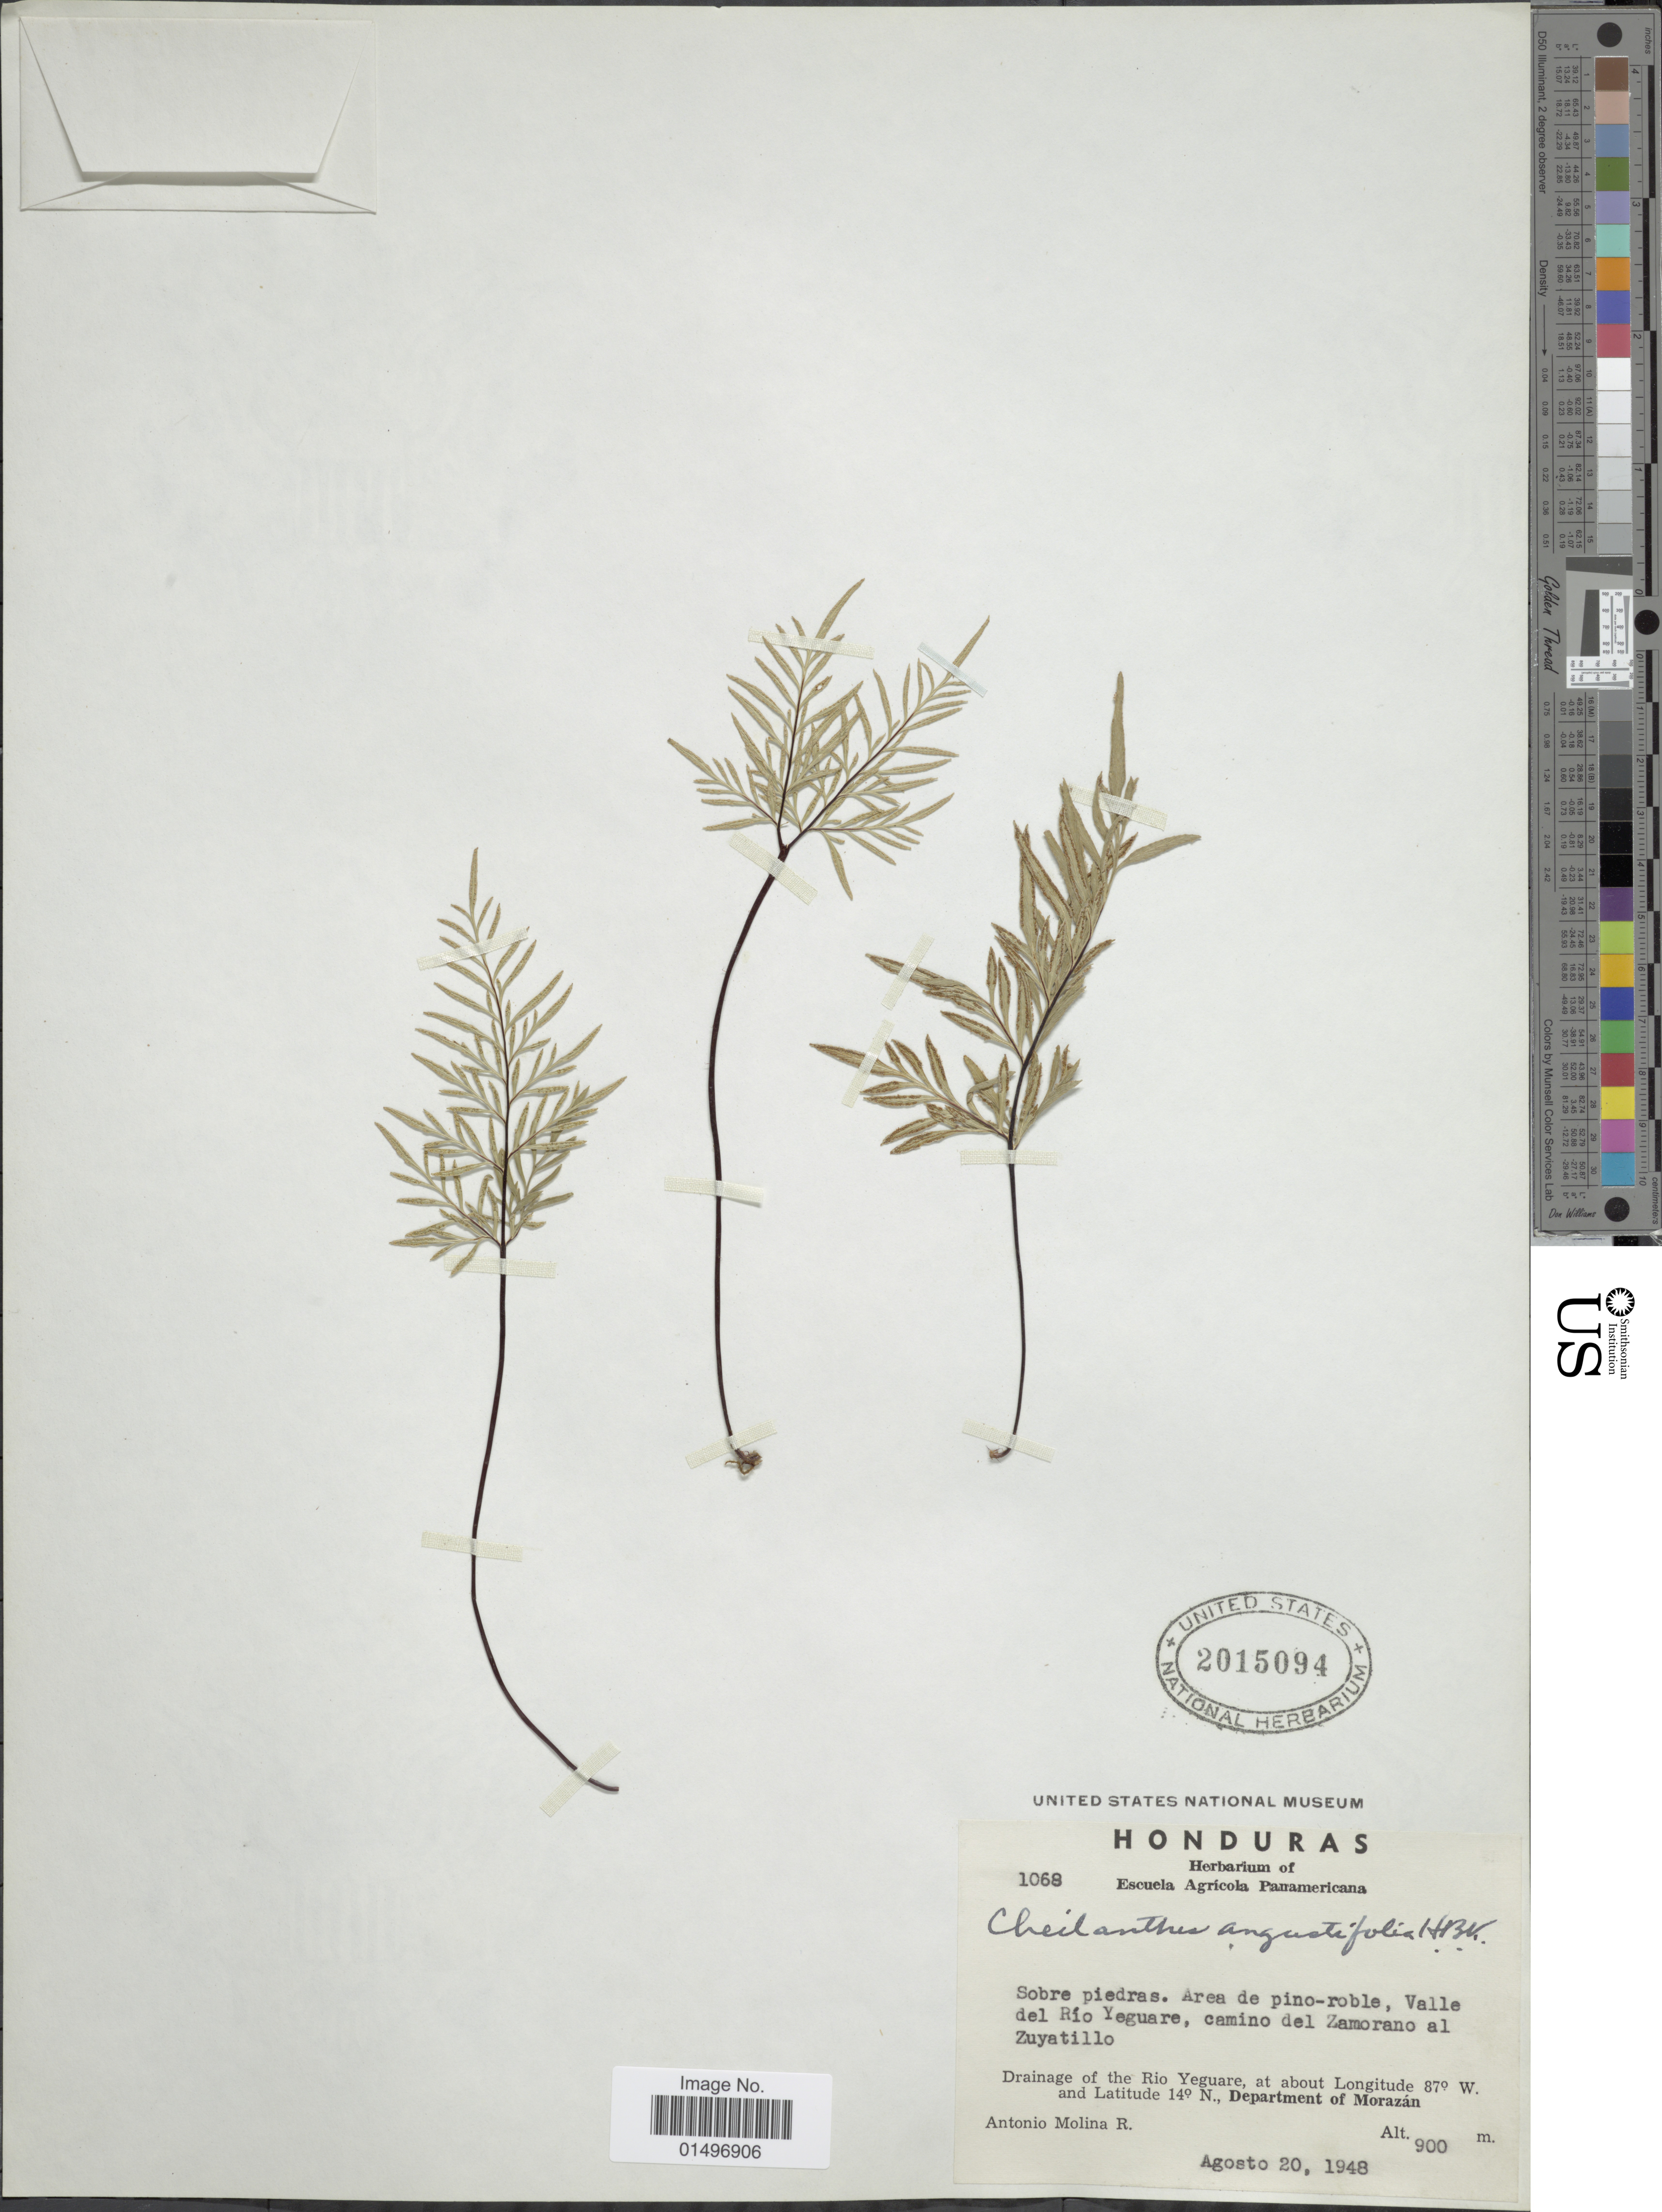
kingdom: Plantae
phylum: Tracheophyta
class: Polypodiopsida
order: Polypodiales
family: Pteridaceae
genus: Gaga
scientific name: Gaga angustifolia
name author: (Kunth) Fay W. Li & Windham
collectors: A. Molina R.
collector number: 1068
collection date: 1948-08-20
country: Honduras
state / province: Fco. Morazán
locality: Honduras, Valle del Rí Yeguare, camino del Zamorano al Zuyatillo. Drainage of the Rio Yeguare, Department of Morazan.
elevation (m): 900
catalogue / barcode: US 2015094